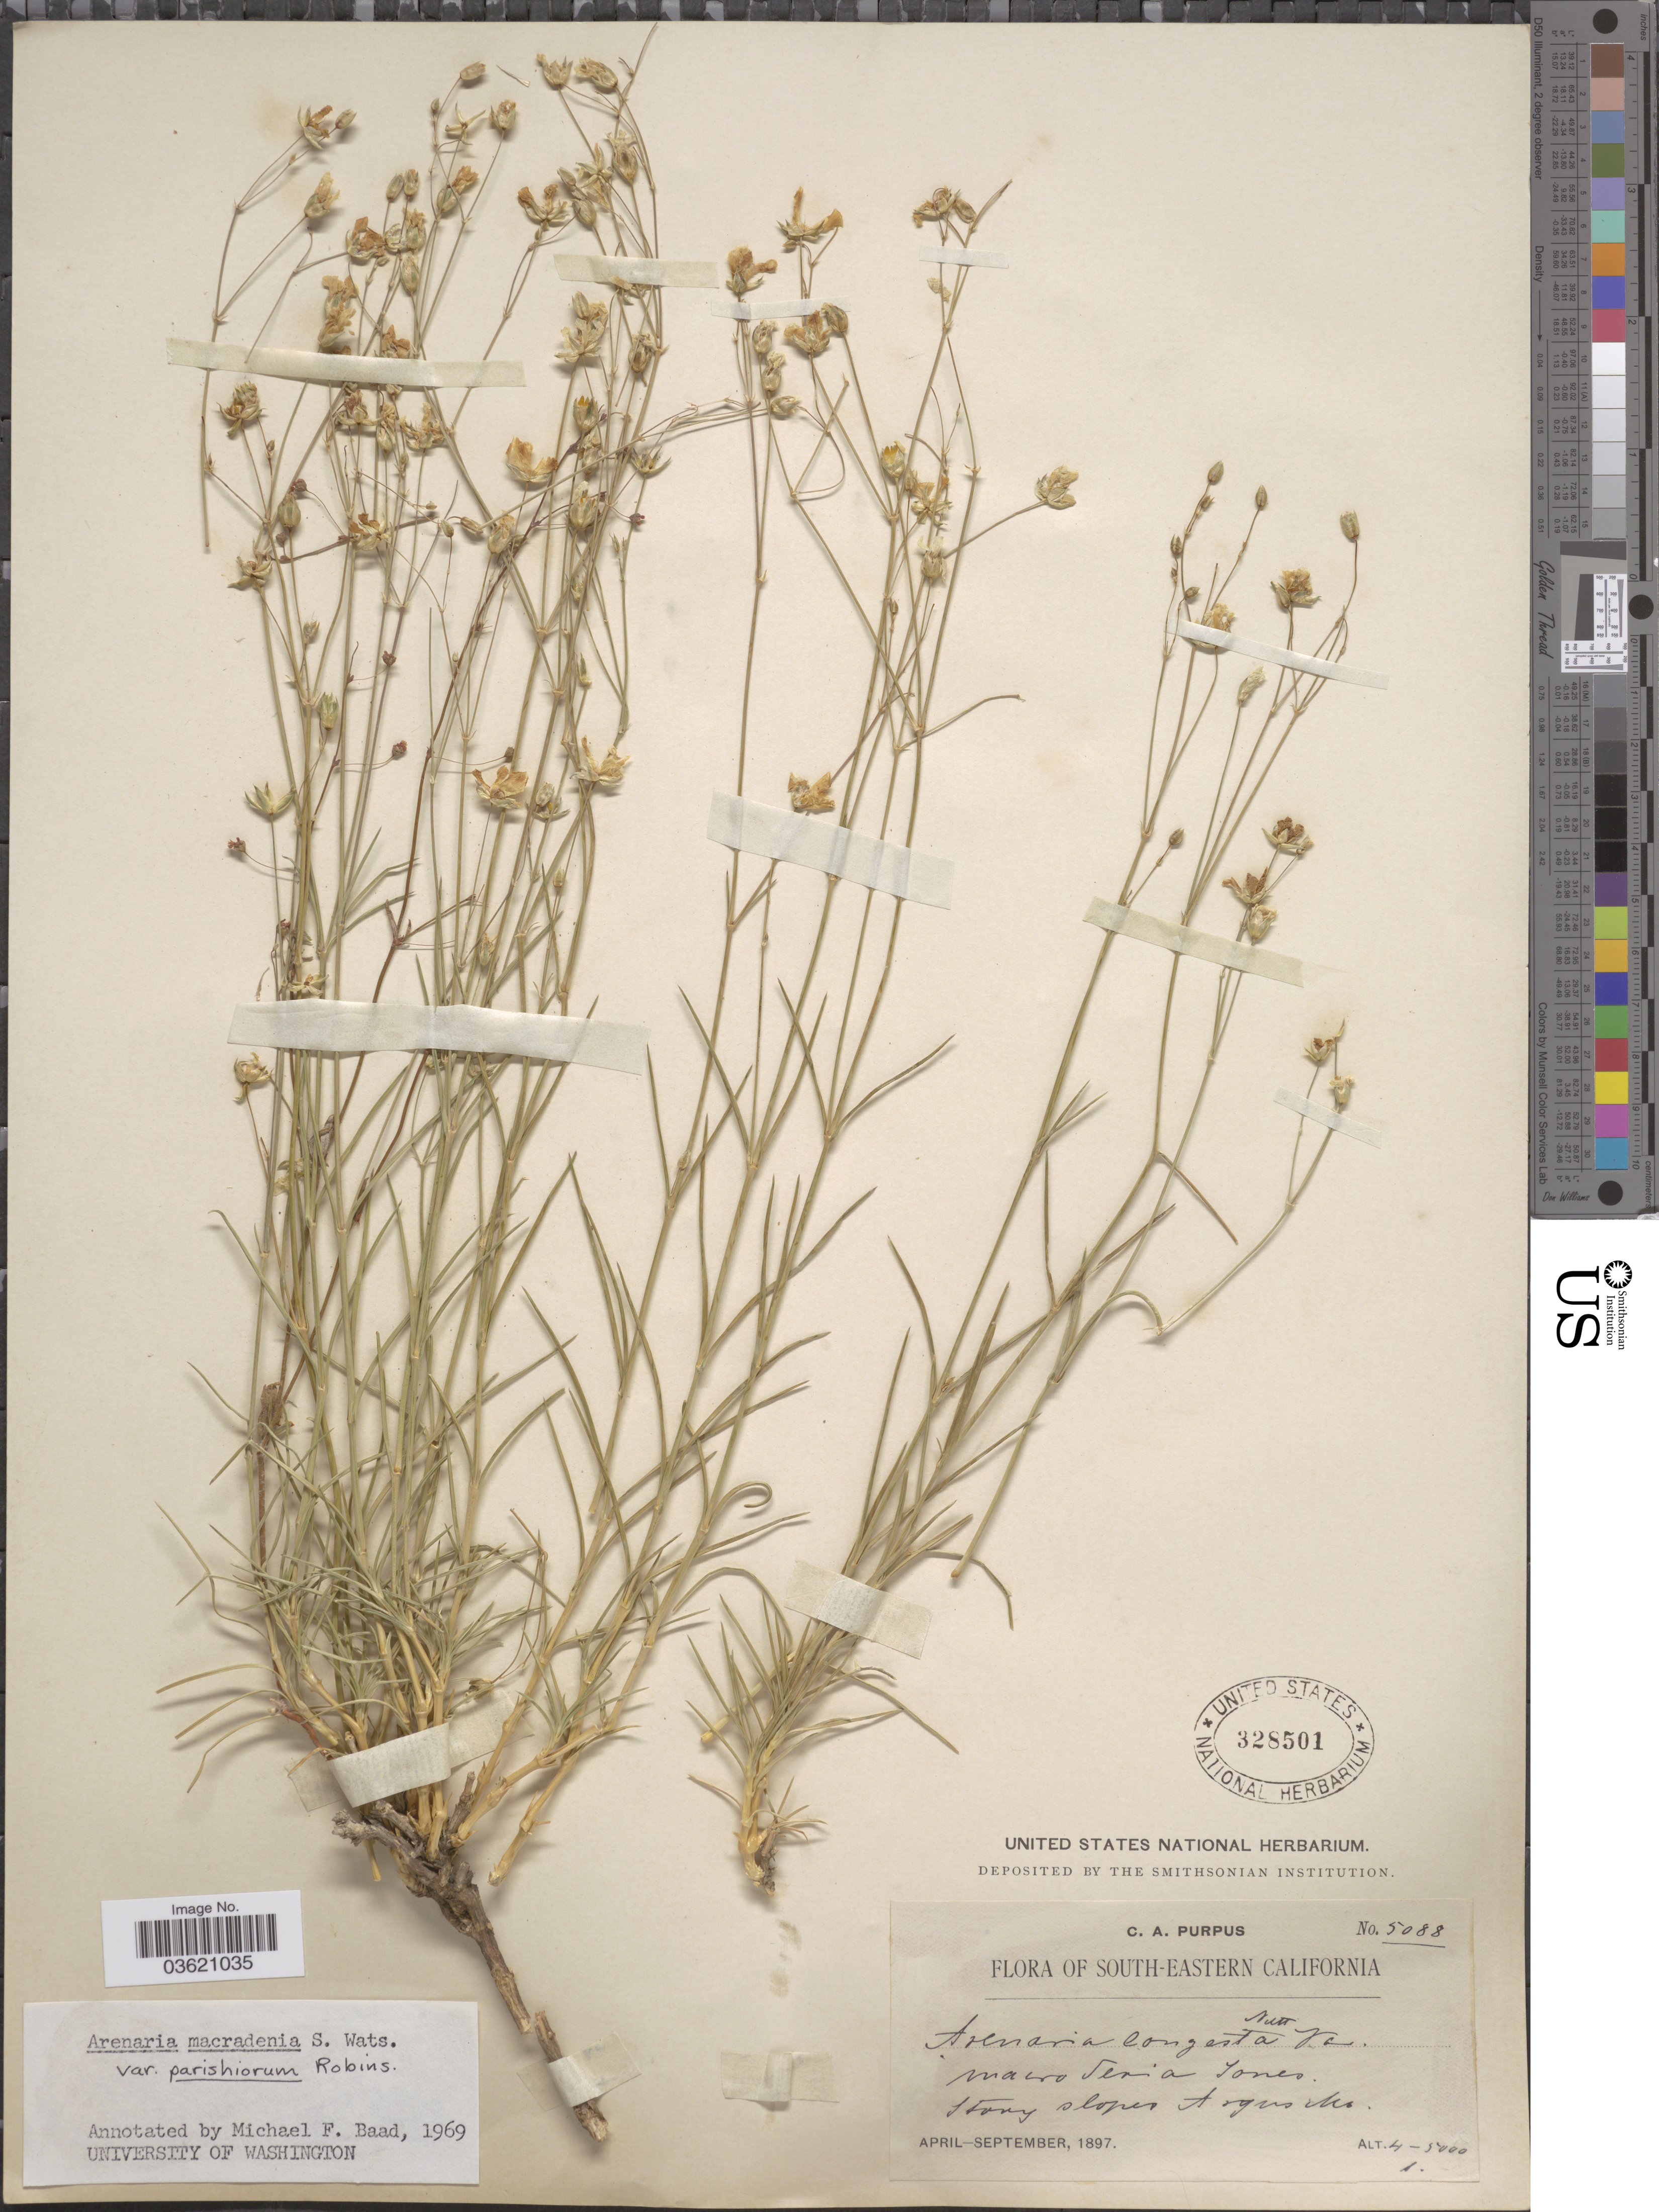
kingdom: Plantae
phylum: Tracheophyta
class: Magnoliopsida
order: Caryophyllales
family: Caryophyllaceae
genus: Eremogone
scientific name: Eremogone macradenia var. macradenia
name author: (S. Watson) Ikonn.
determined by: U.S. National Herbarium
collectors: C. A. Purpus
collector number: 5088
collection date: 1897-04/1897-09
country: United States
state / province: California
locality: South-eastern California. Stony slopes Argus Mt.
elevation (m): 1219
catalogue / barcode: US 328501